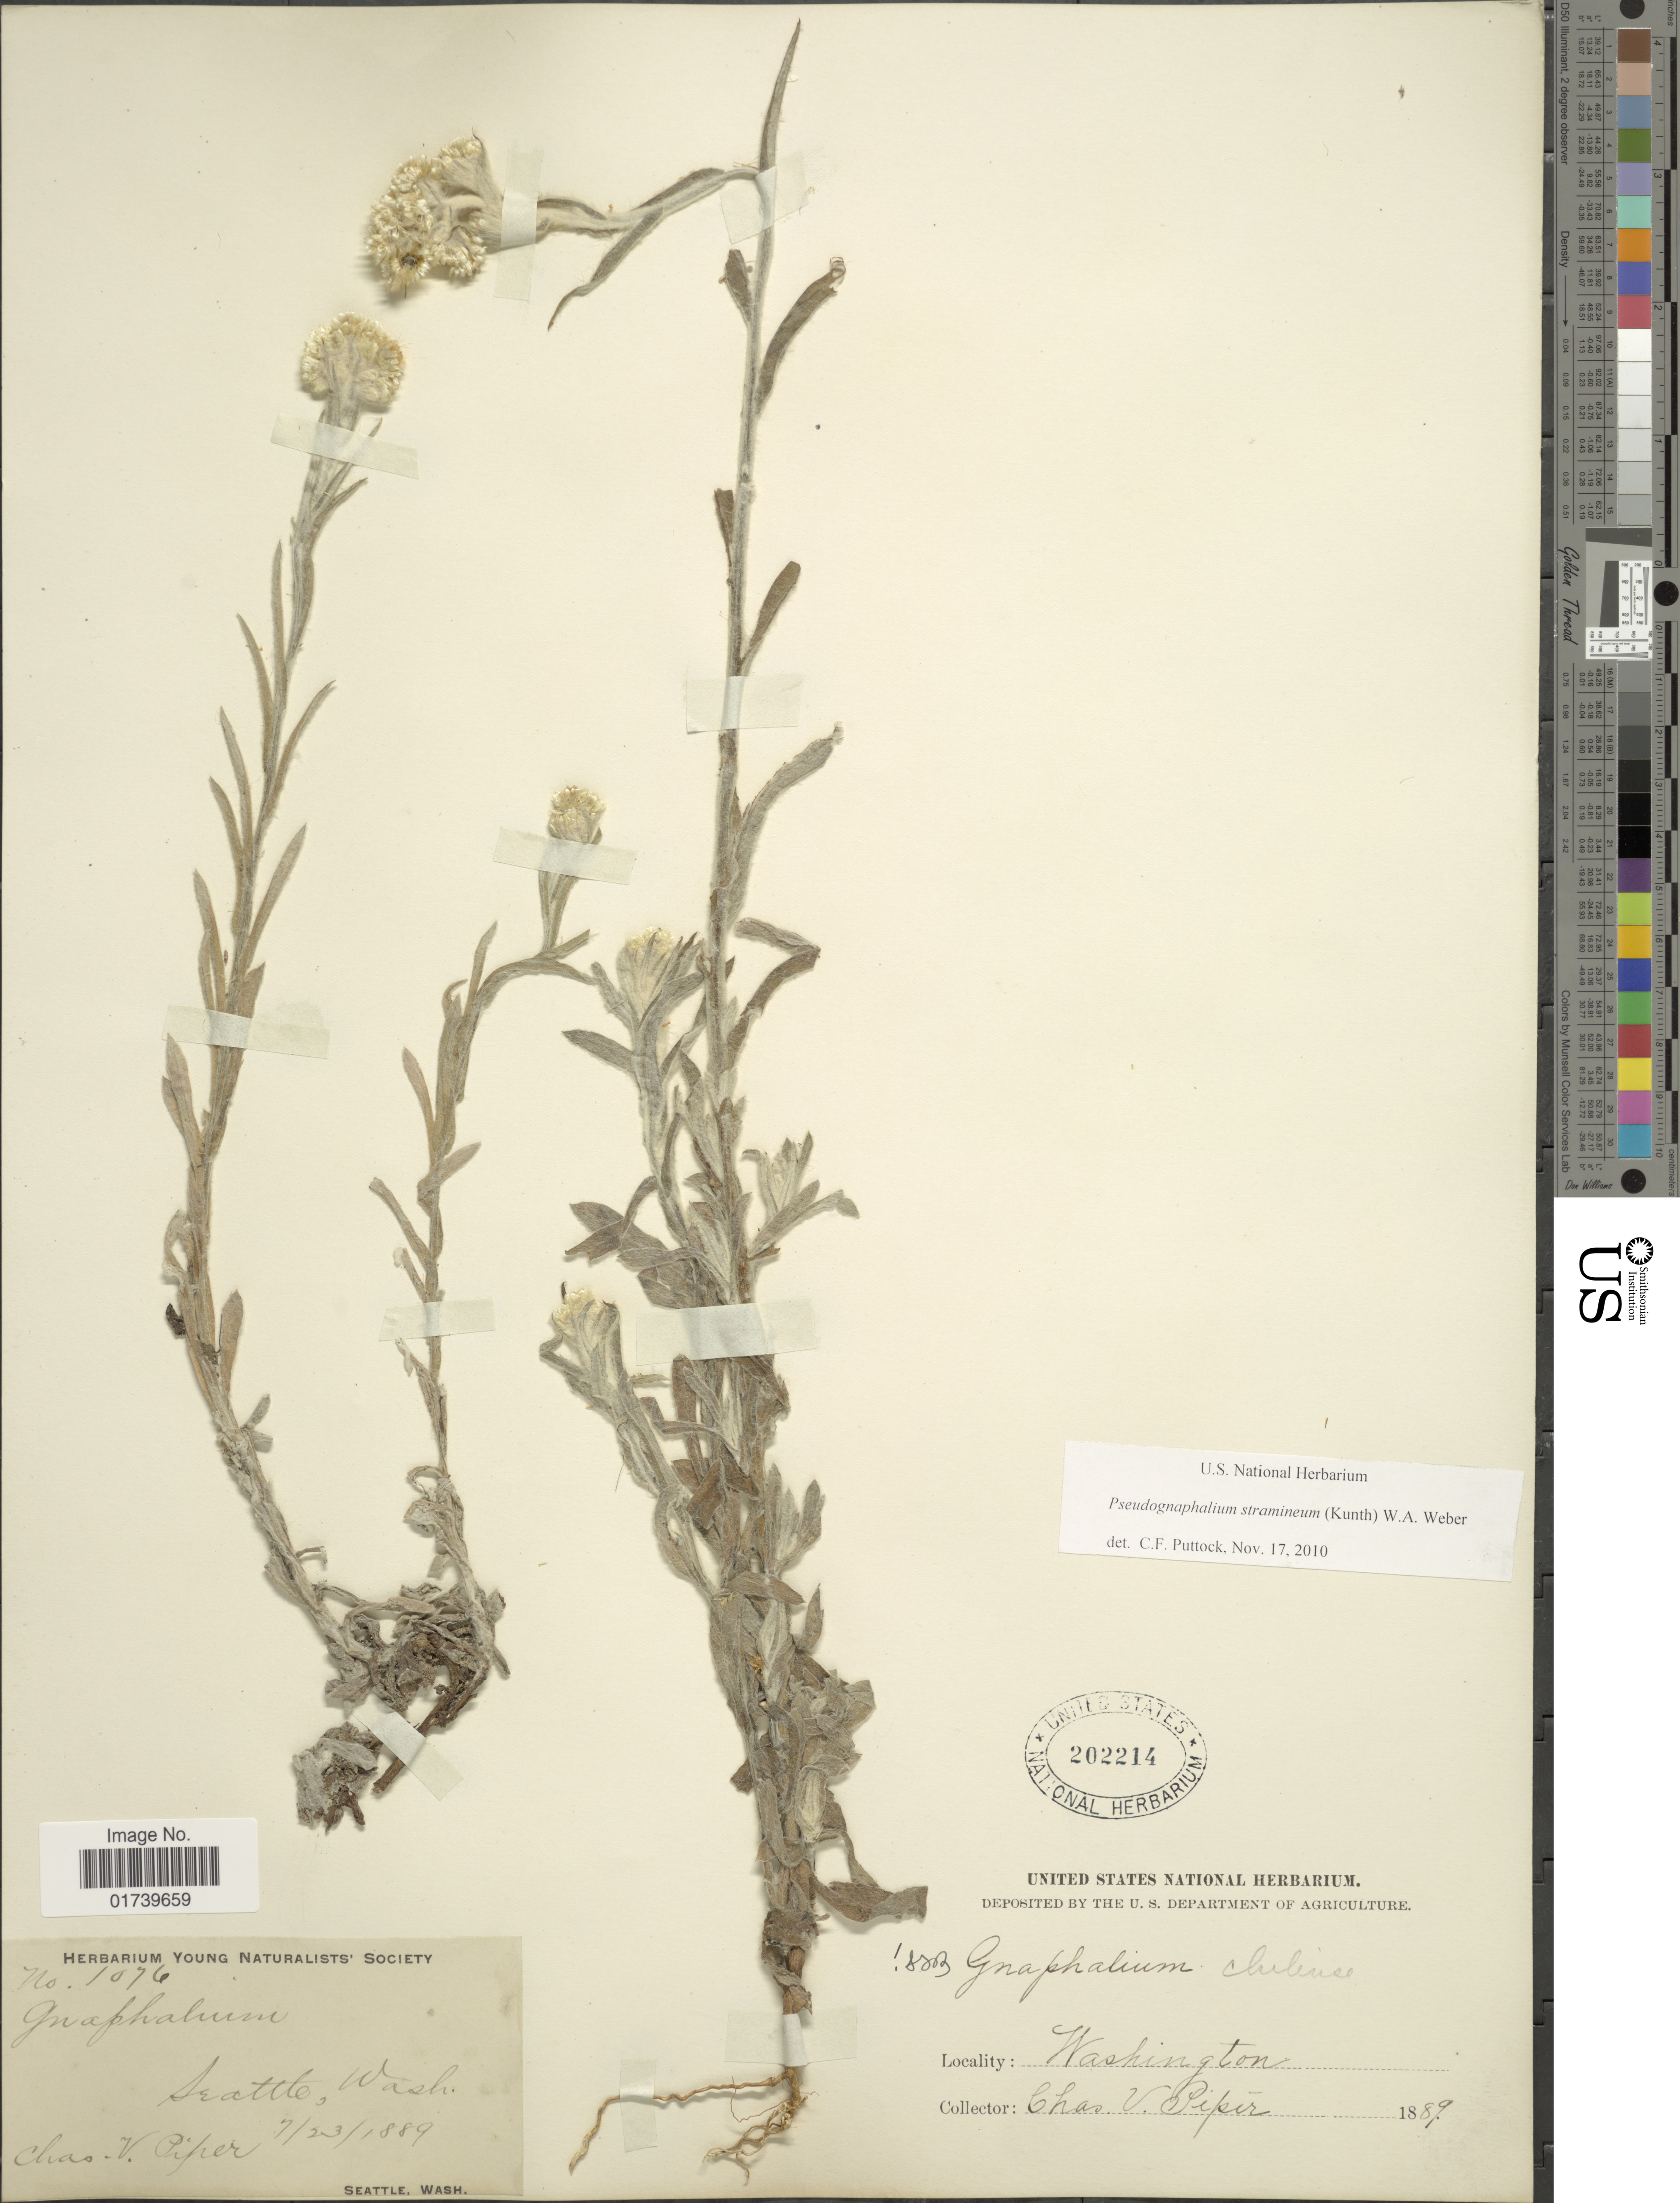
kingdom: Plantae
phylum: Tracheophyta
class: Magnoliopsida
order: Asterales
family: Asteraceae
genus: Pseudognaphalium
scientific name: Pseudognaphalium stramineum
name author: (Kunth) Anderb.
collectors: C. V. Piper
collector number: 1076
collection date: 1889-07-23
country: United States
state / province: Washington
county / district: King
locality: Seattle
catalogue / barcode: US 202214